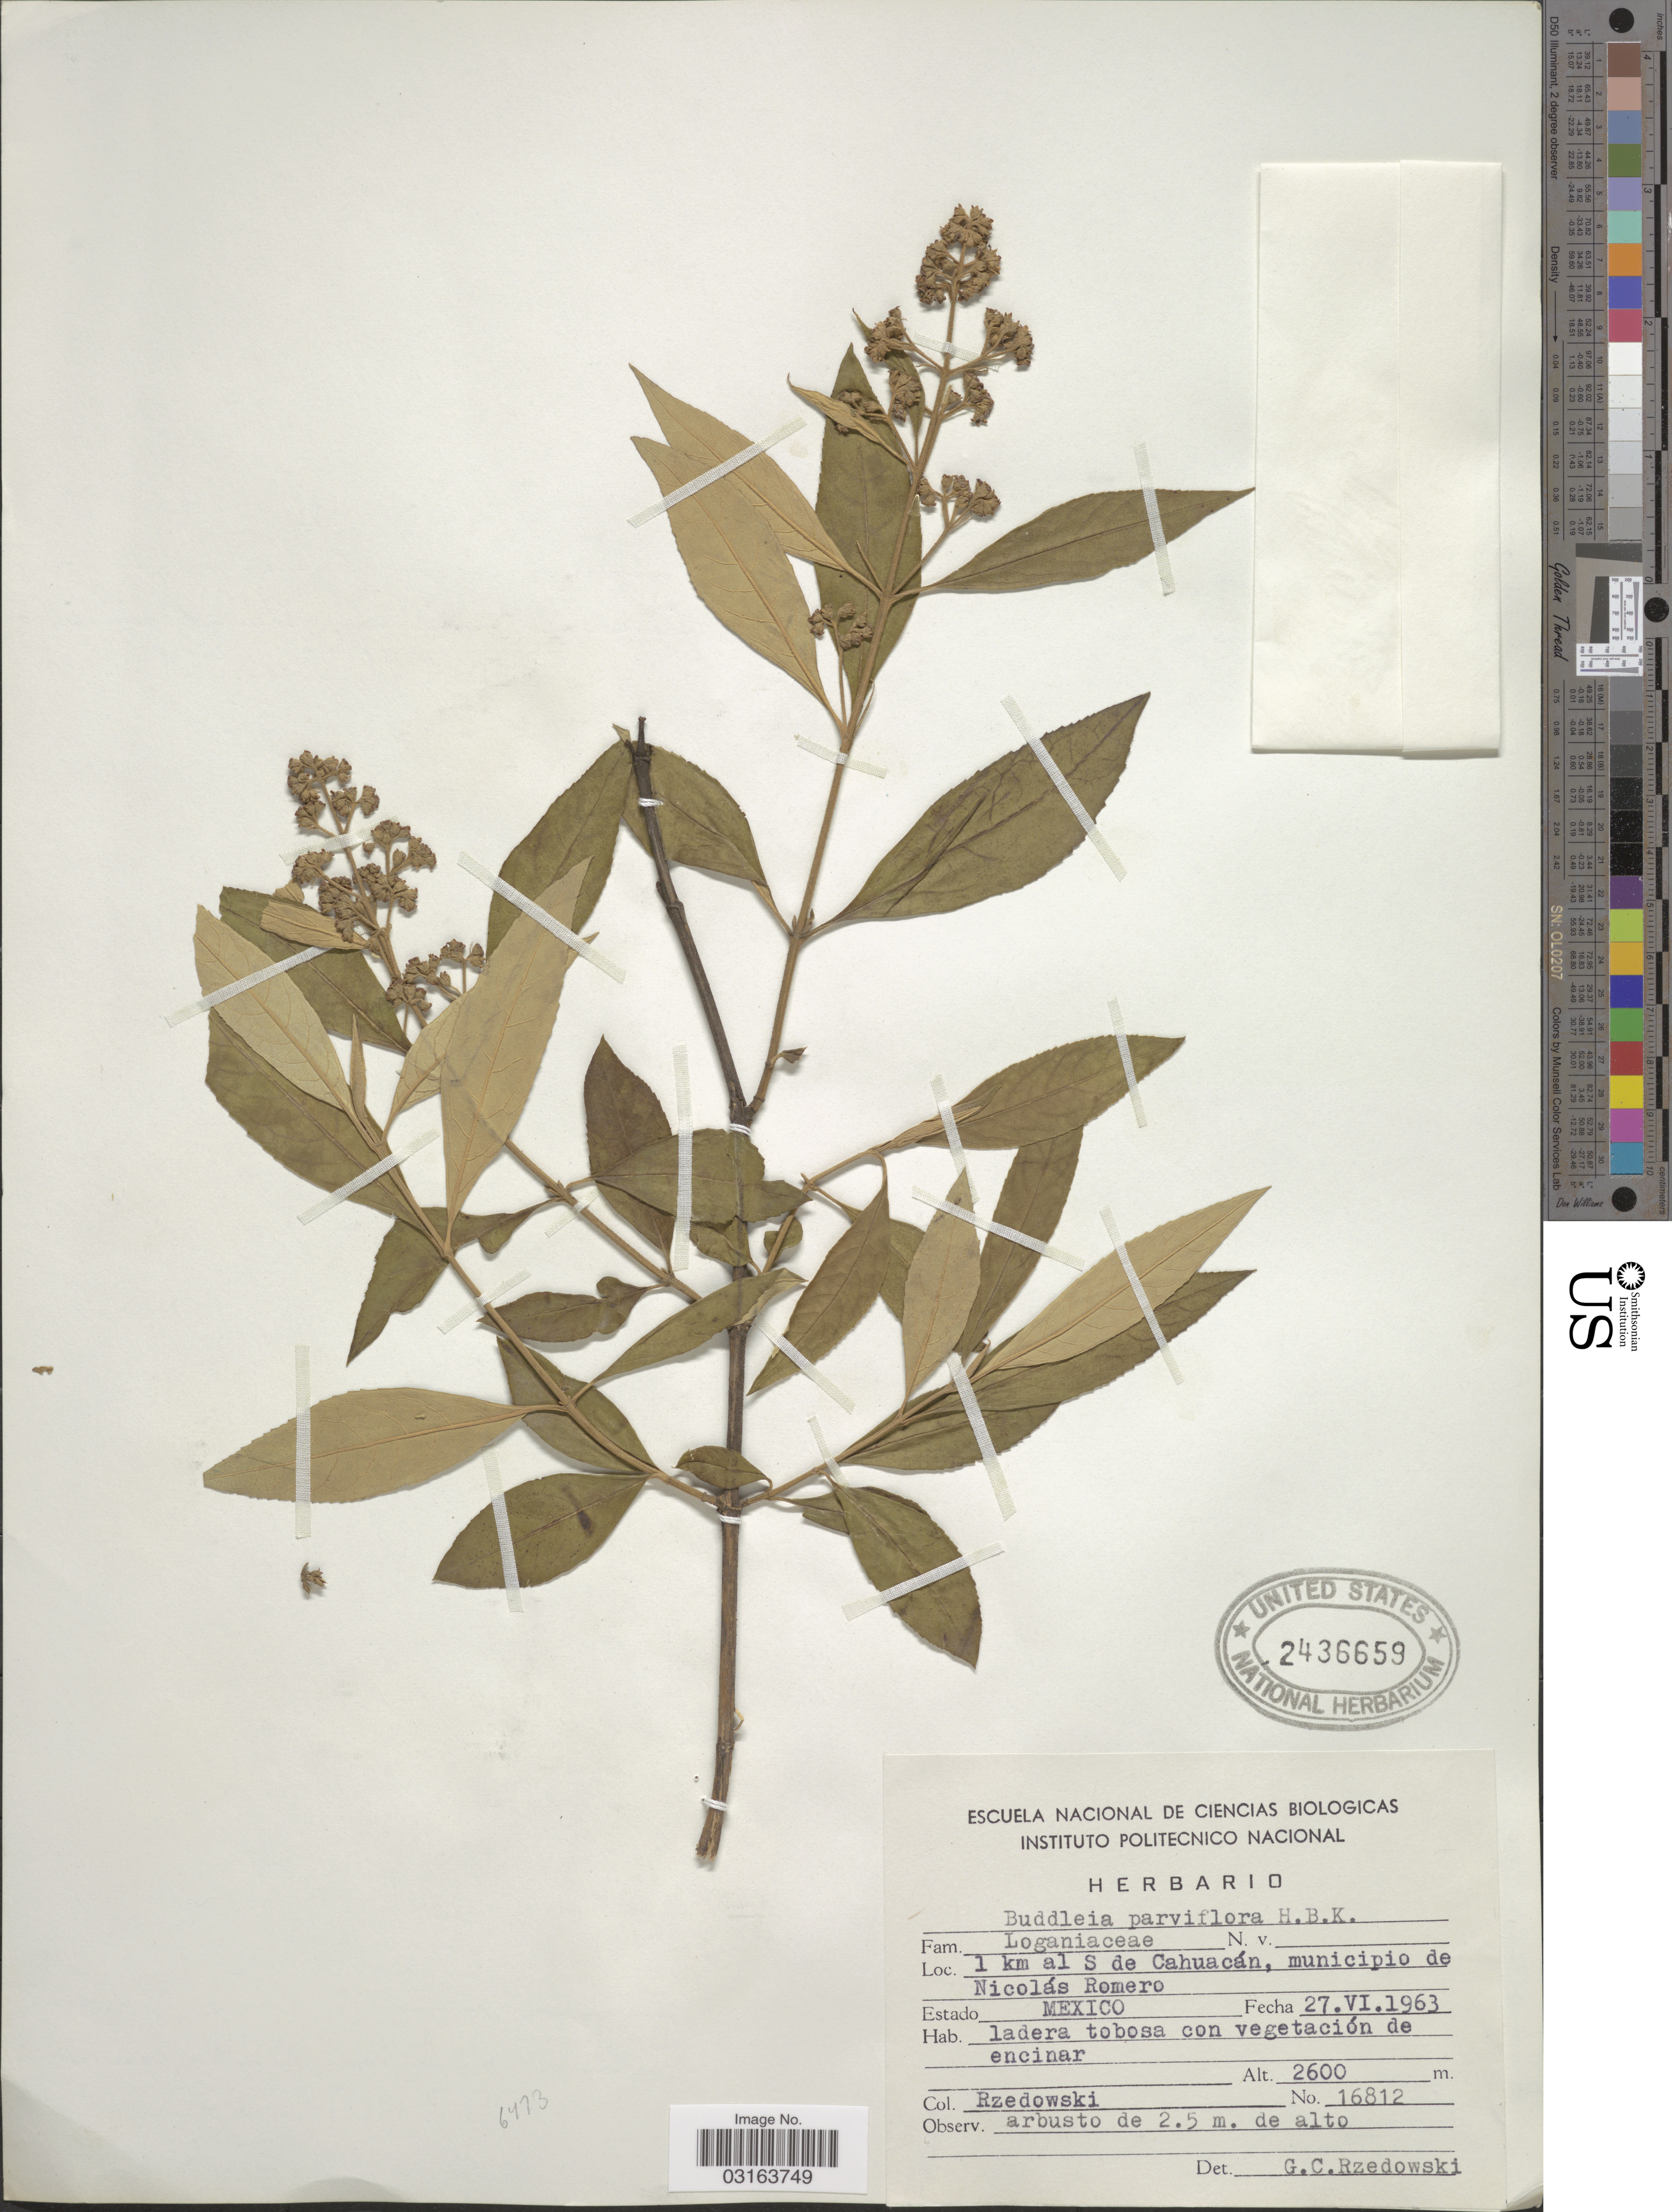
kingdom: Plantae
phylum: Tracheophyta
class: Magnoliopsida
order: Lamiales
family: Scrophulariaceae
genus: Buddleja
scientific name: Buddleja parviflora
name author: Kunth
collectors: Rzedowski, --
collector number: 16812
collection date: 1963-06-27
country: Mexico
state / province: México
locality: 1 km al S de Cahuacán, municipio de Nicolás Romero.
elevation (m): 2600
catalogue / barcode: US 2436659